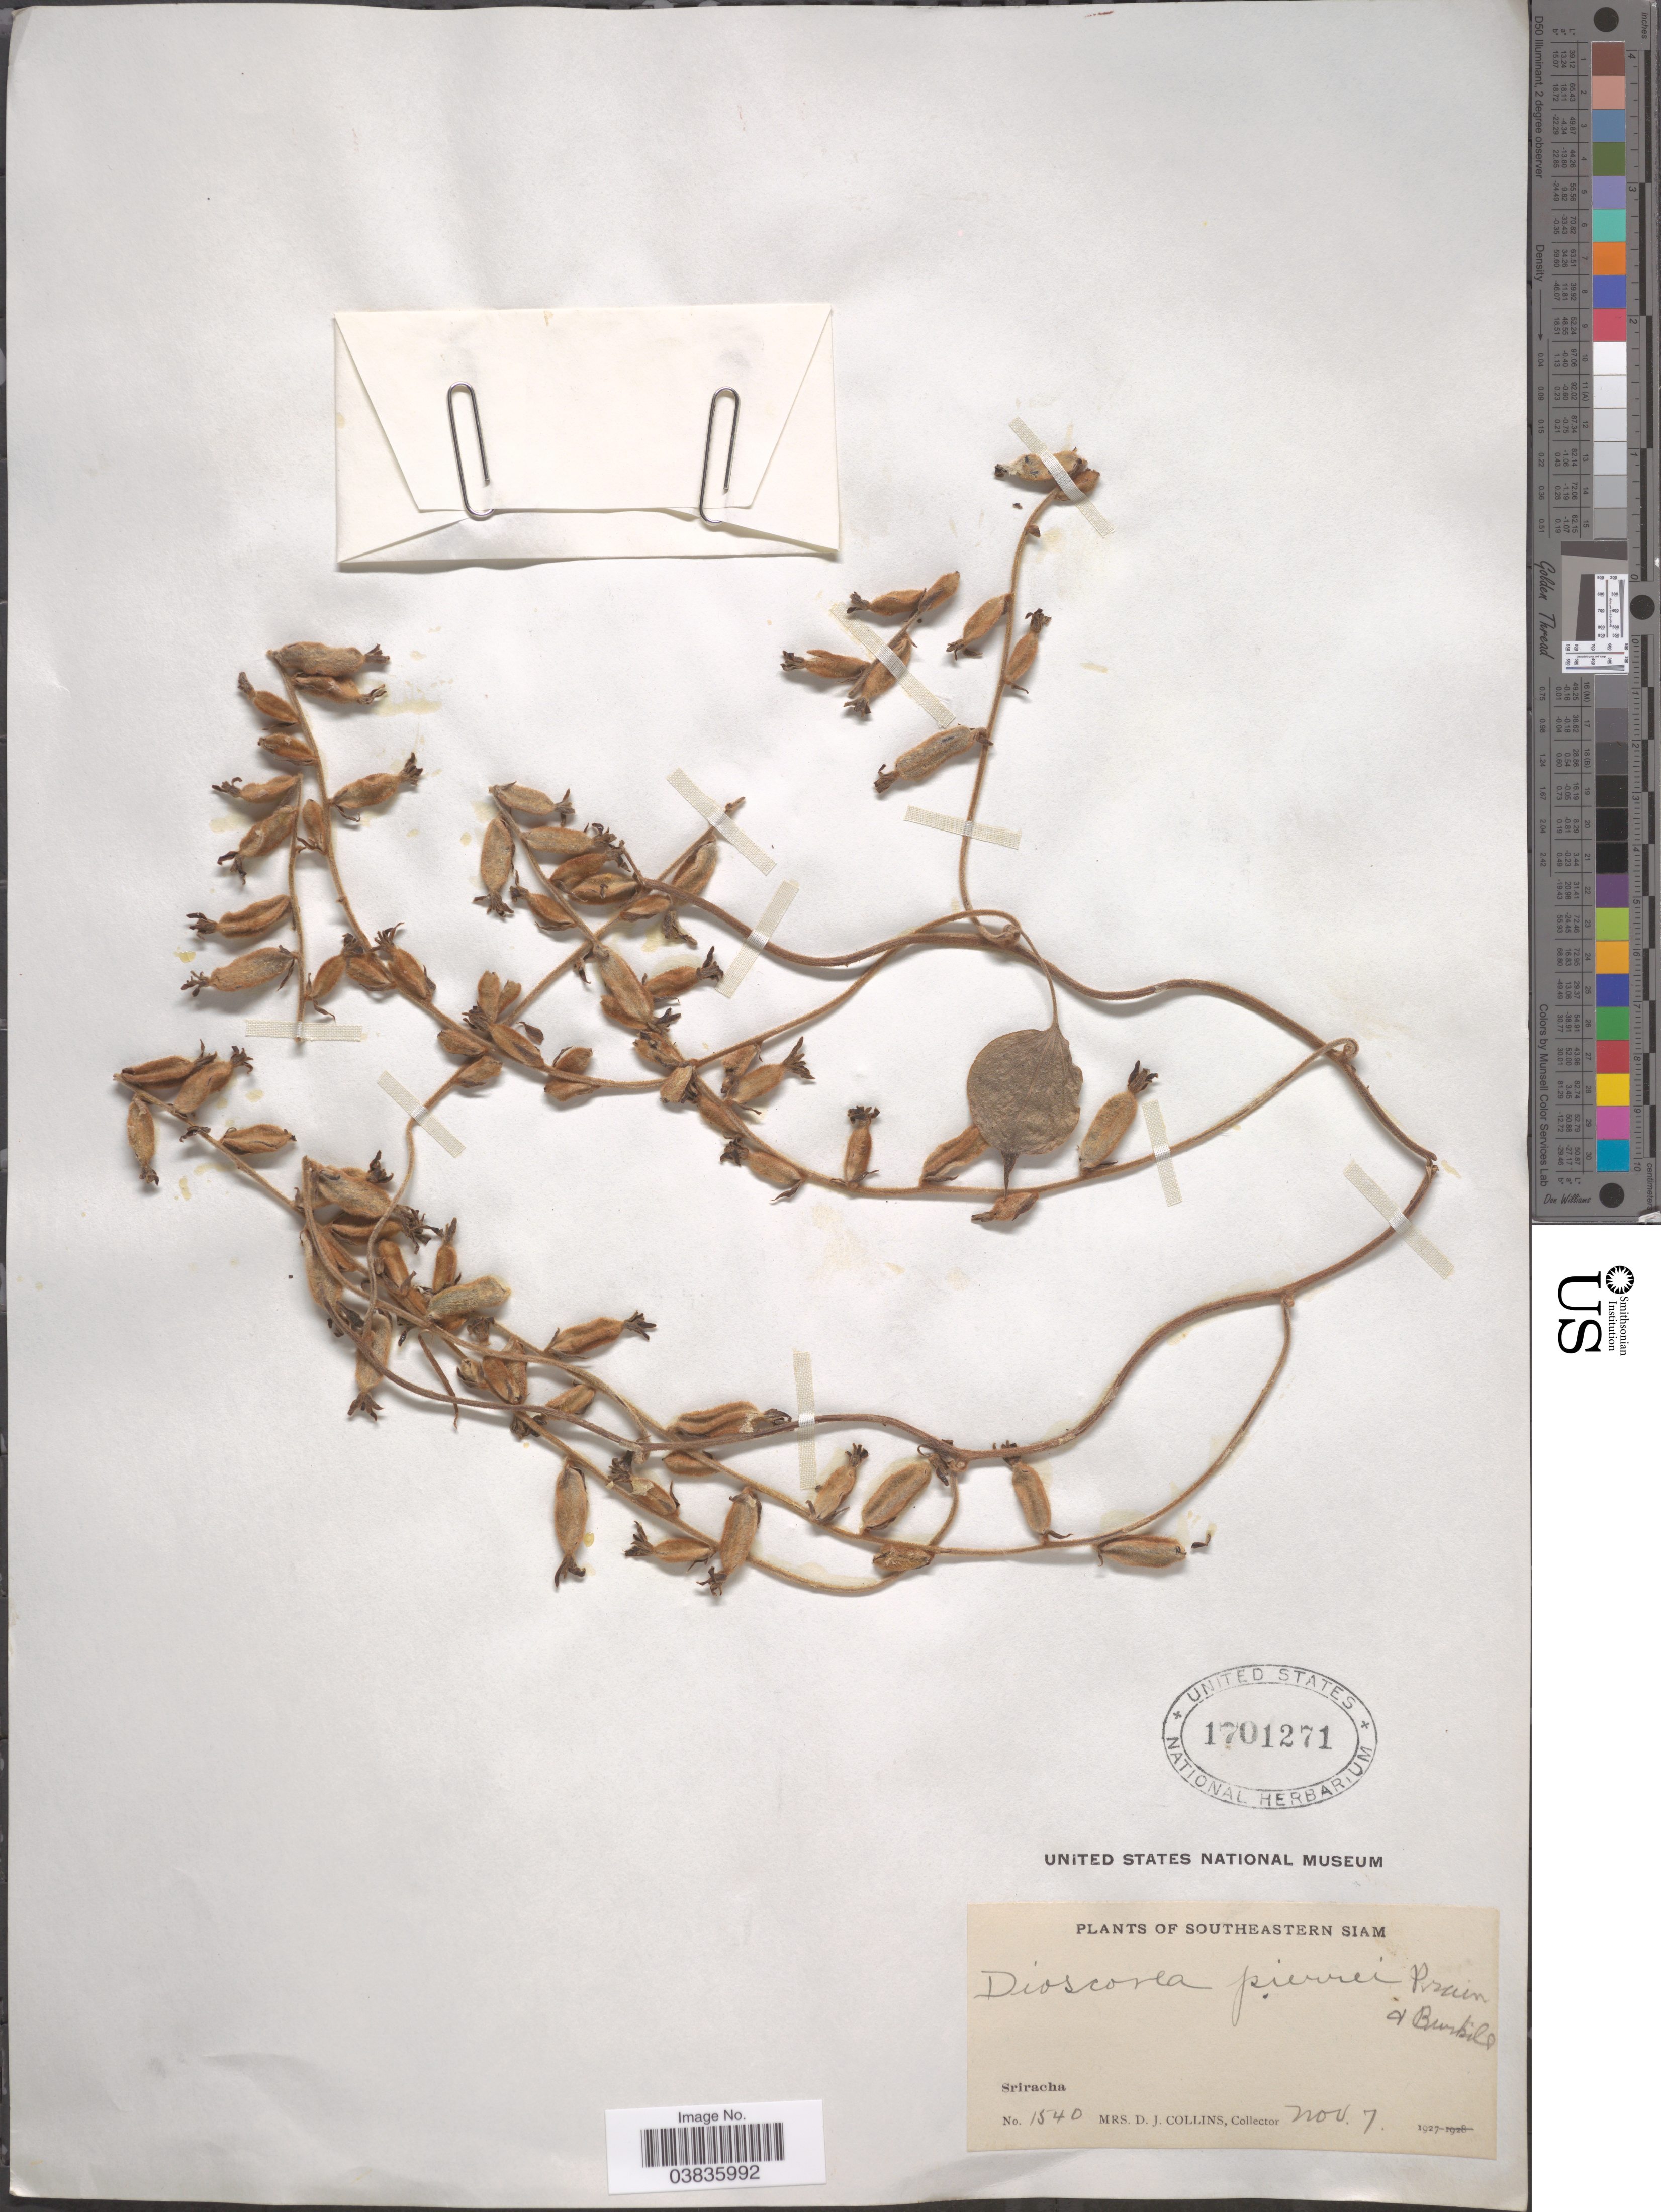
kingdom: Plantae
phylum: Tracheophyta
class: Liliopsida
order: Dioscoreales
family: Dioscoreaceae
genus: Dioscorea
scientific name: Dioscorea pierrei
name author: Prain & Burkill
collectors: Mrs. D. J. Collins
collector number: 1540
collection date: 1927-11-07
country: Thailand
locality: Southeastern Siam. Sriracha.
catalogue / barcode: US 1701271